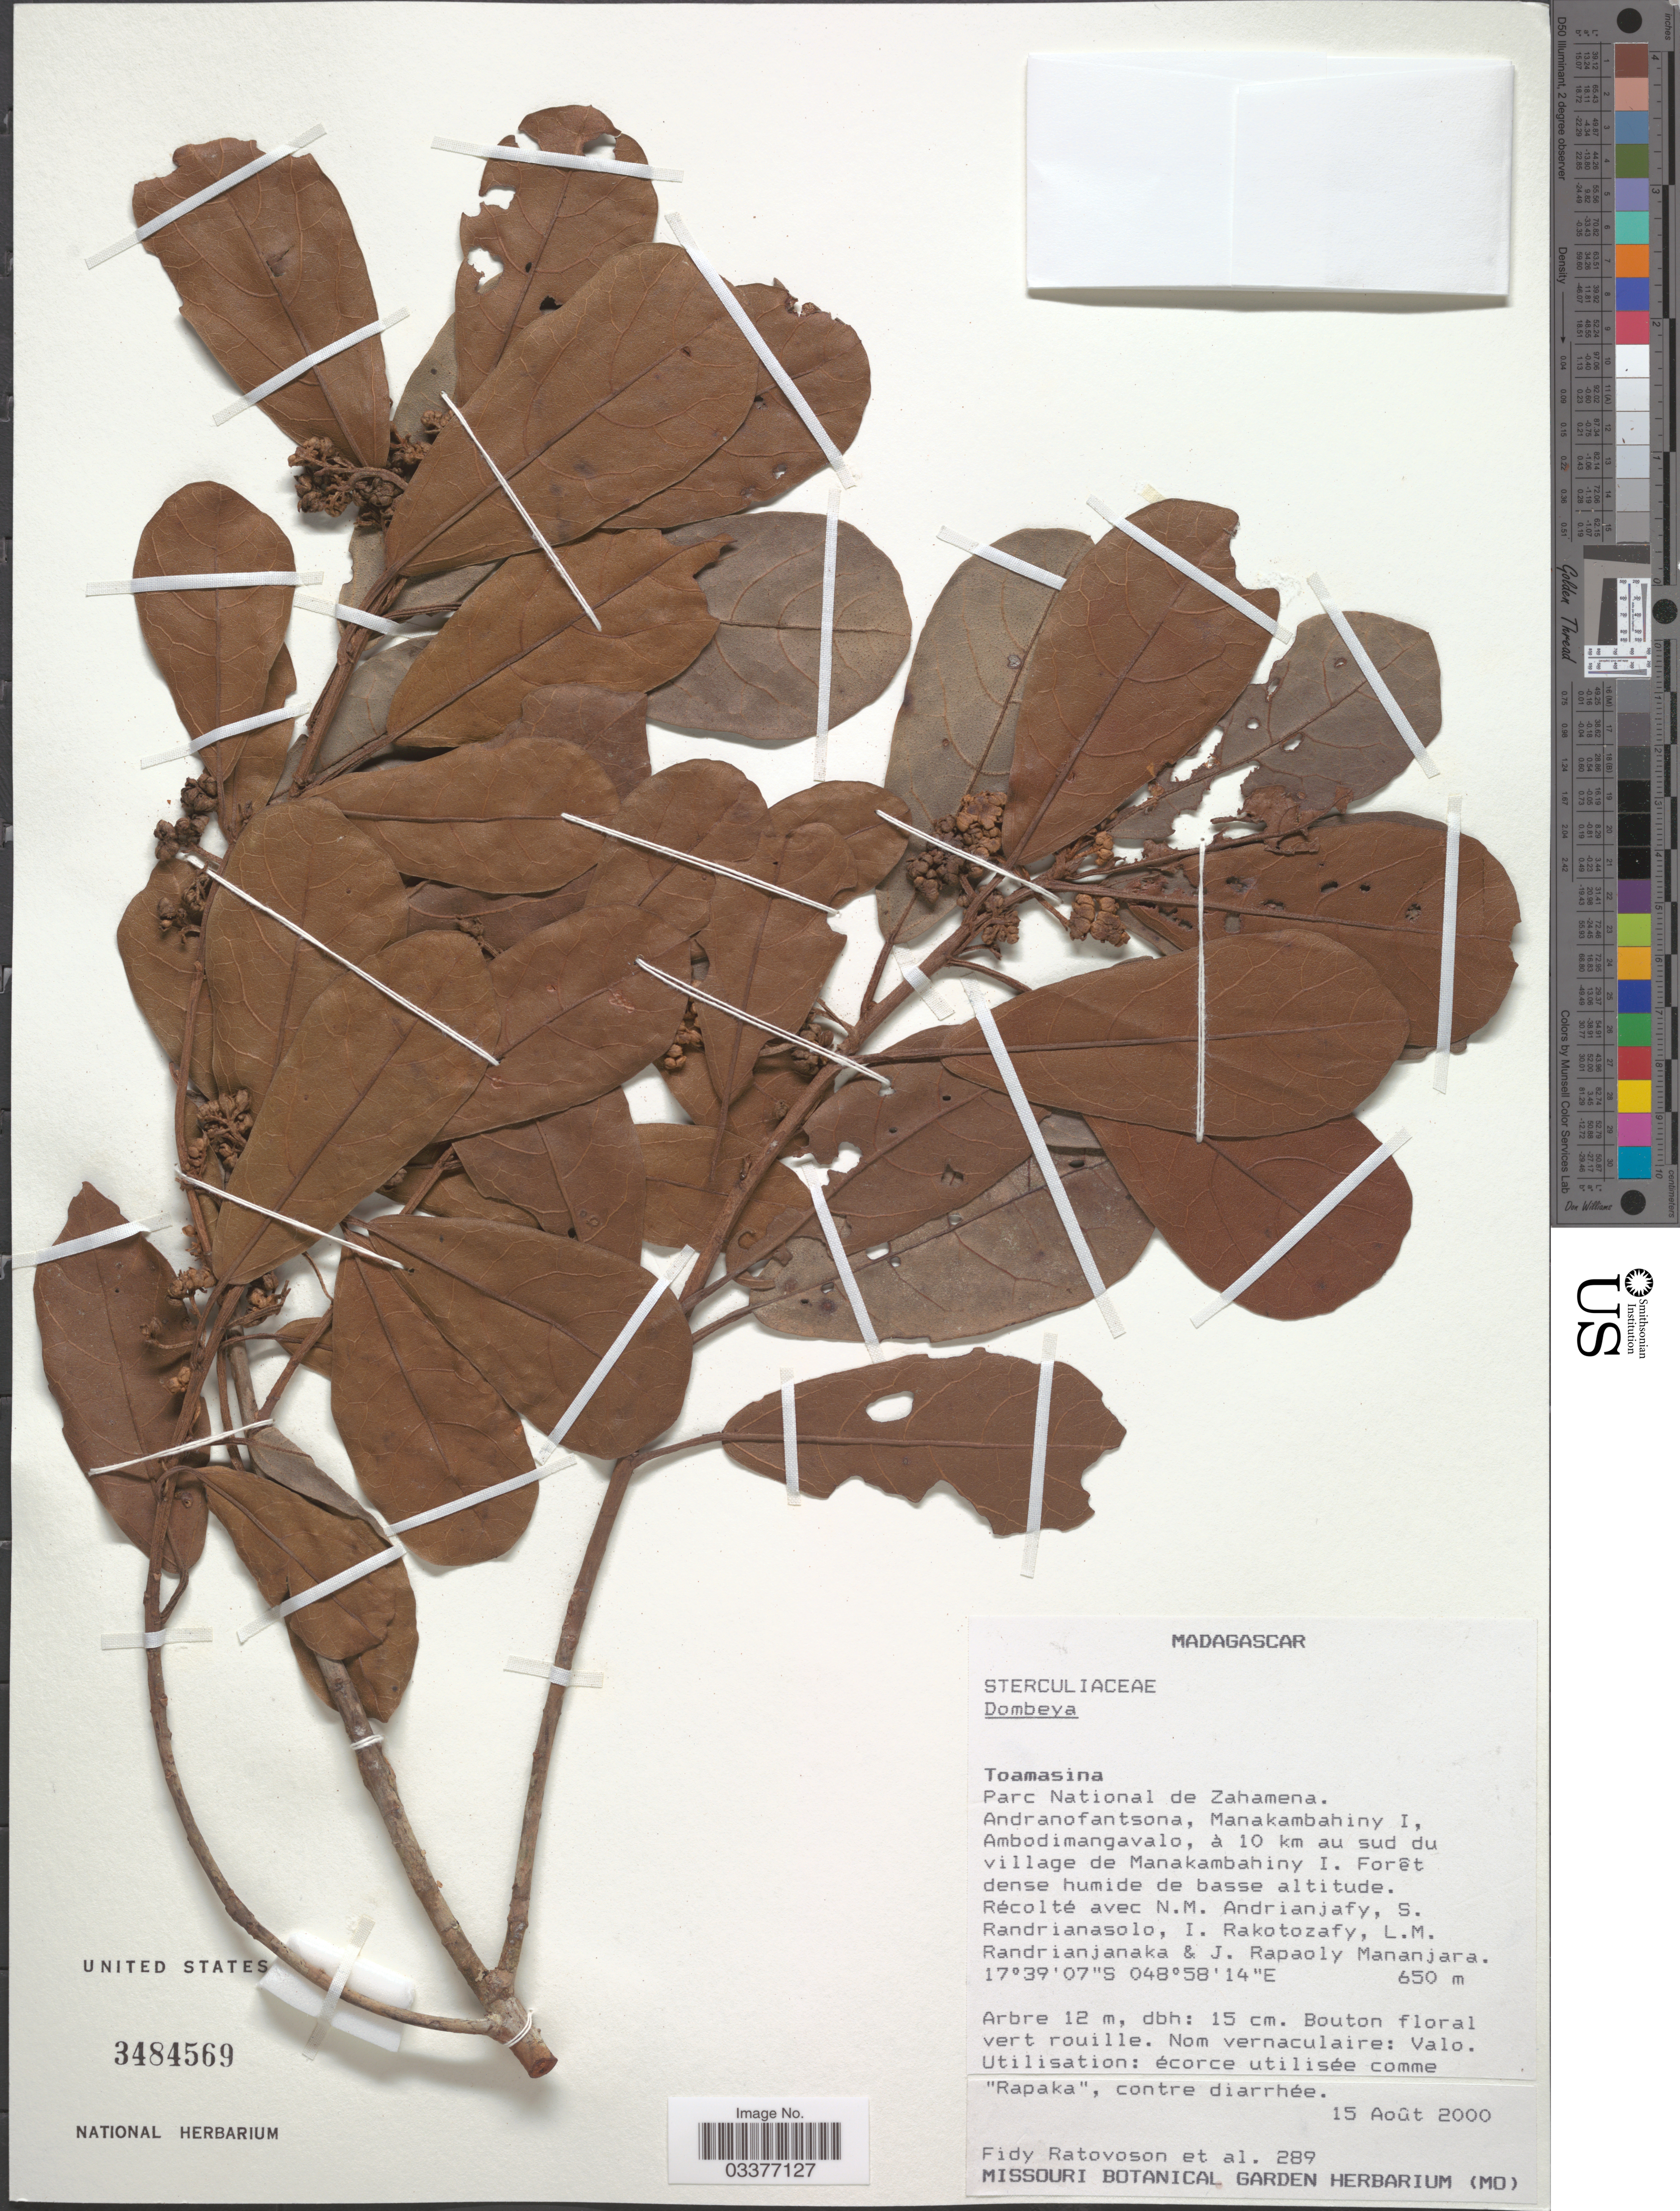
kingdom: Plantae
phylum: Tracheophyta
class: Magnoliopsida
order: Malvales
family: Malvaceae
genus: Dombeya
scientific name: Dombeya sp.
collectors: F. Ratovoson, N. M. Andrianjafy, S. Randrianasolo, I. Rakotozafy & et al.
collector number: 289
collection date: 2000-08-15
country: Madagascar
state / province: Analanjirofo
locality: Parc National de Zahamena. Andranofantsona, Manakambahiny I, Ambodimangavalo, à 10 km au sud du village de Manakambahiny I.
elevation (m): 650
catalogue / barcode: US 3484569